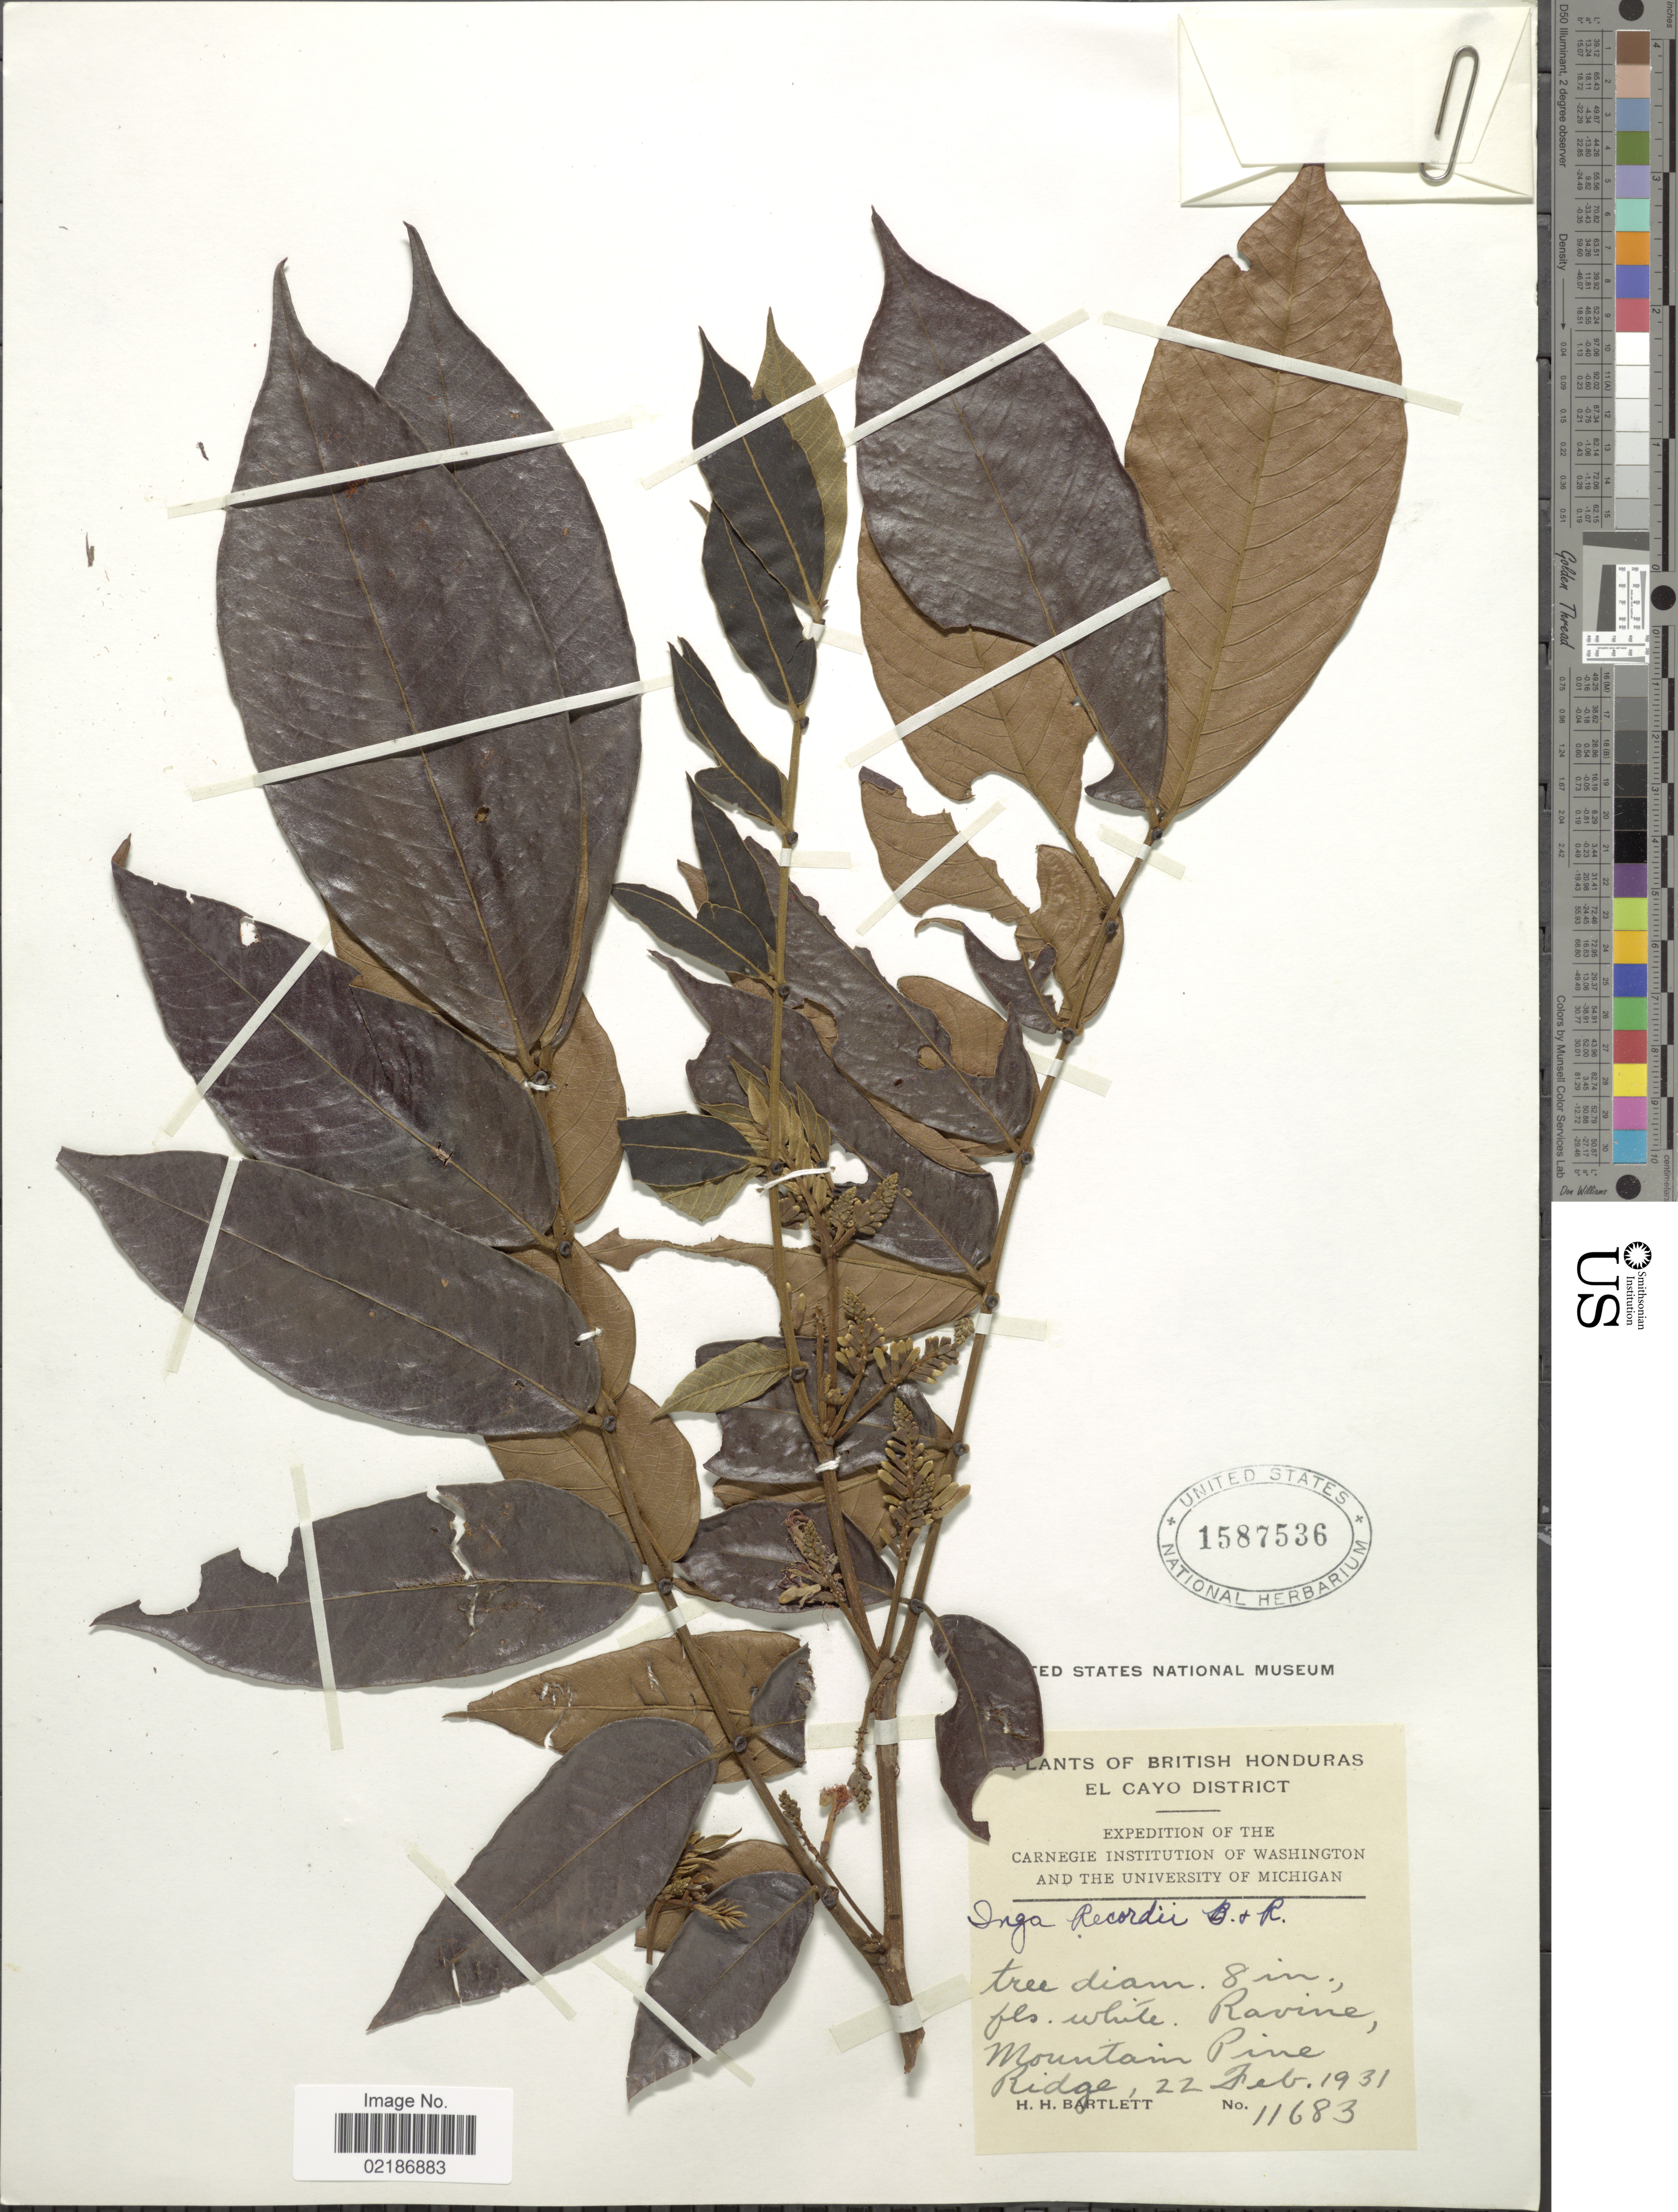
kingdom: Plantae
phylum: Tracheophyta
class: Magnoliopsida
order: Fabales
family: Fabaceae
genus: Inga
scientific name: Inga thibaudiana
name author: DC.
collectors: H. H. Bartlett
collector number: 11683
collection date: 1931-02-22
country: Belize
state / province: Cayo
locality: British Honduras, Mountain Pine Ridge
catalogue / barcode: US 1587536